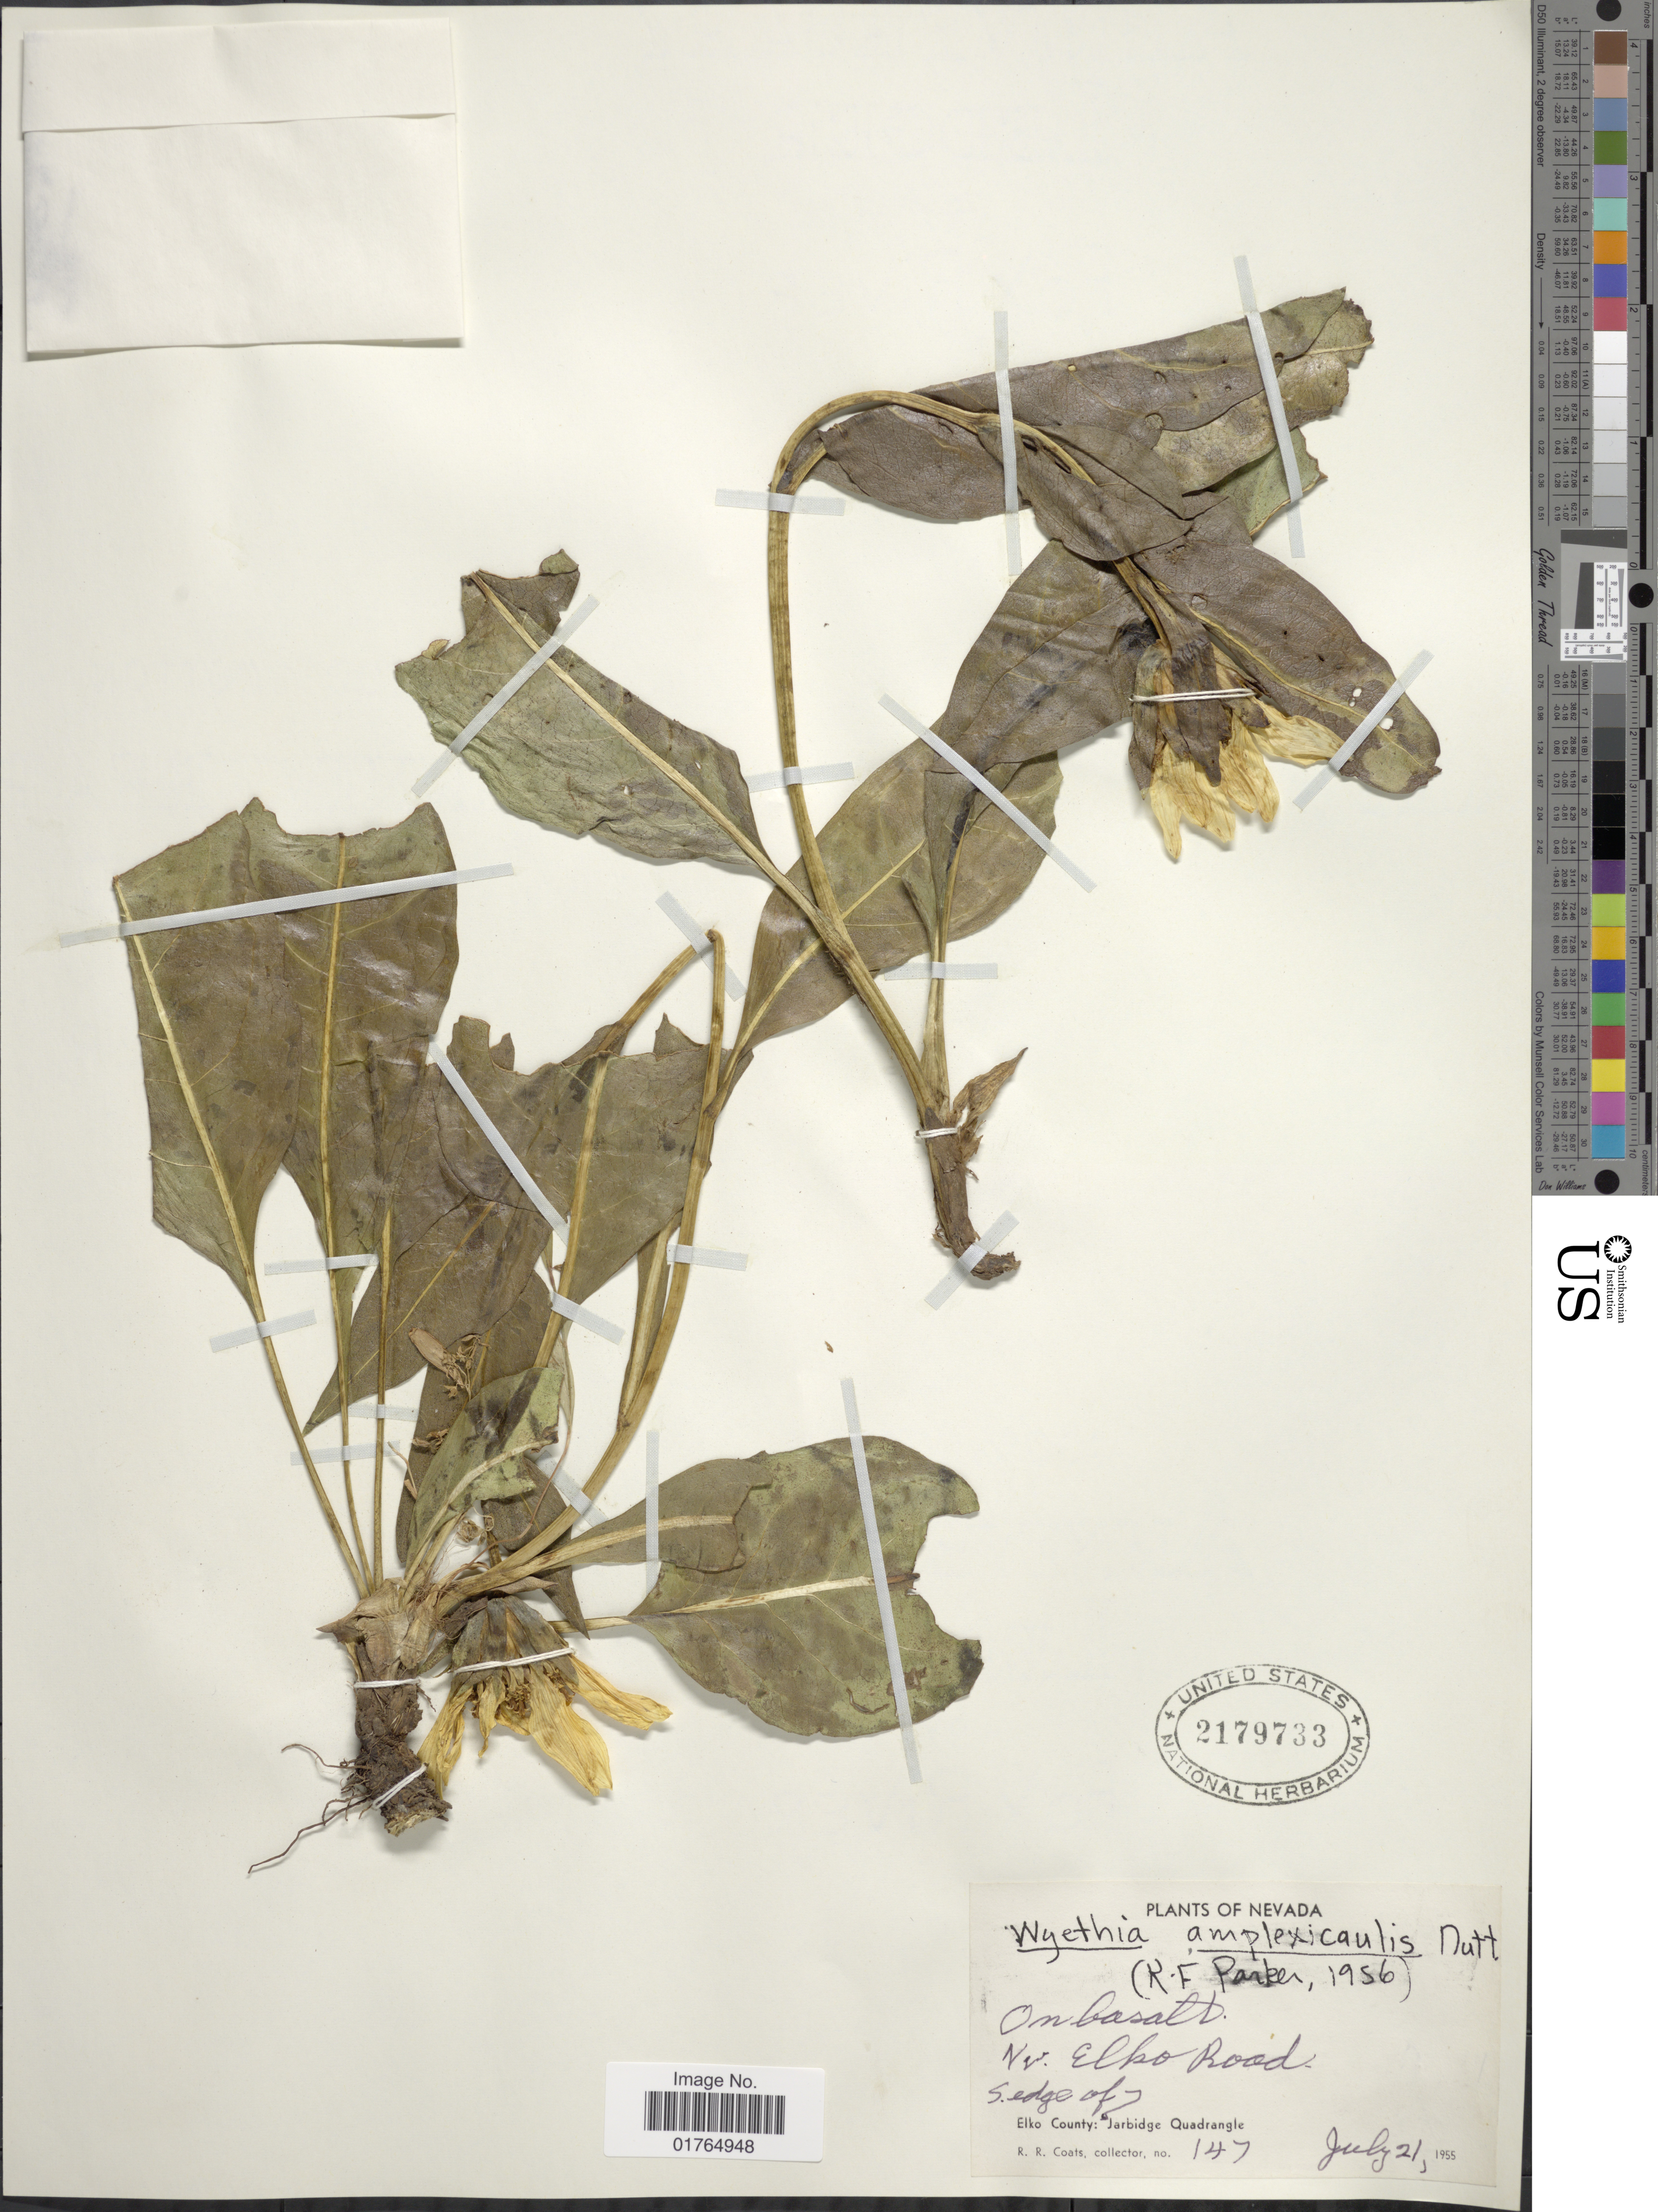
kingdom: Plantae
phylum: Tracheophyta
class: Magnoliopsida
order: Asterales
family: Asteraceae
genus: Wyethia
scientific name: Wyethia amplexicaulis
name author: Nutt.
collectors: R. Coats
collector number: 147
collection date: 1955-07-21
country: United States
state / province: Nevada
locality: Nv. Elko Road, Elko County, S. edge of Jarbidge Quadrangle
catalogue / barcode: US 2179733